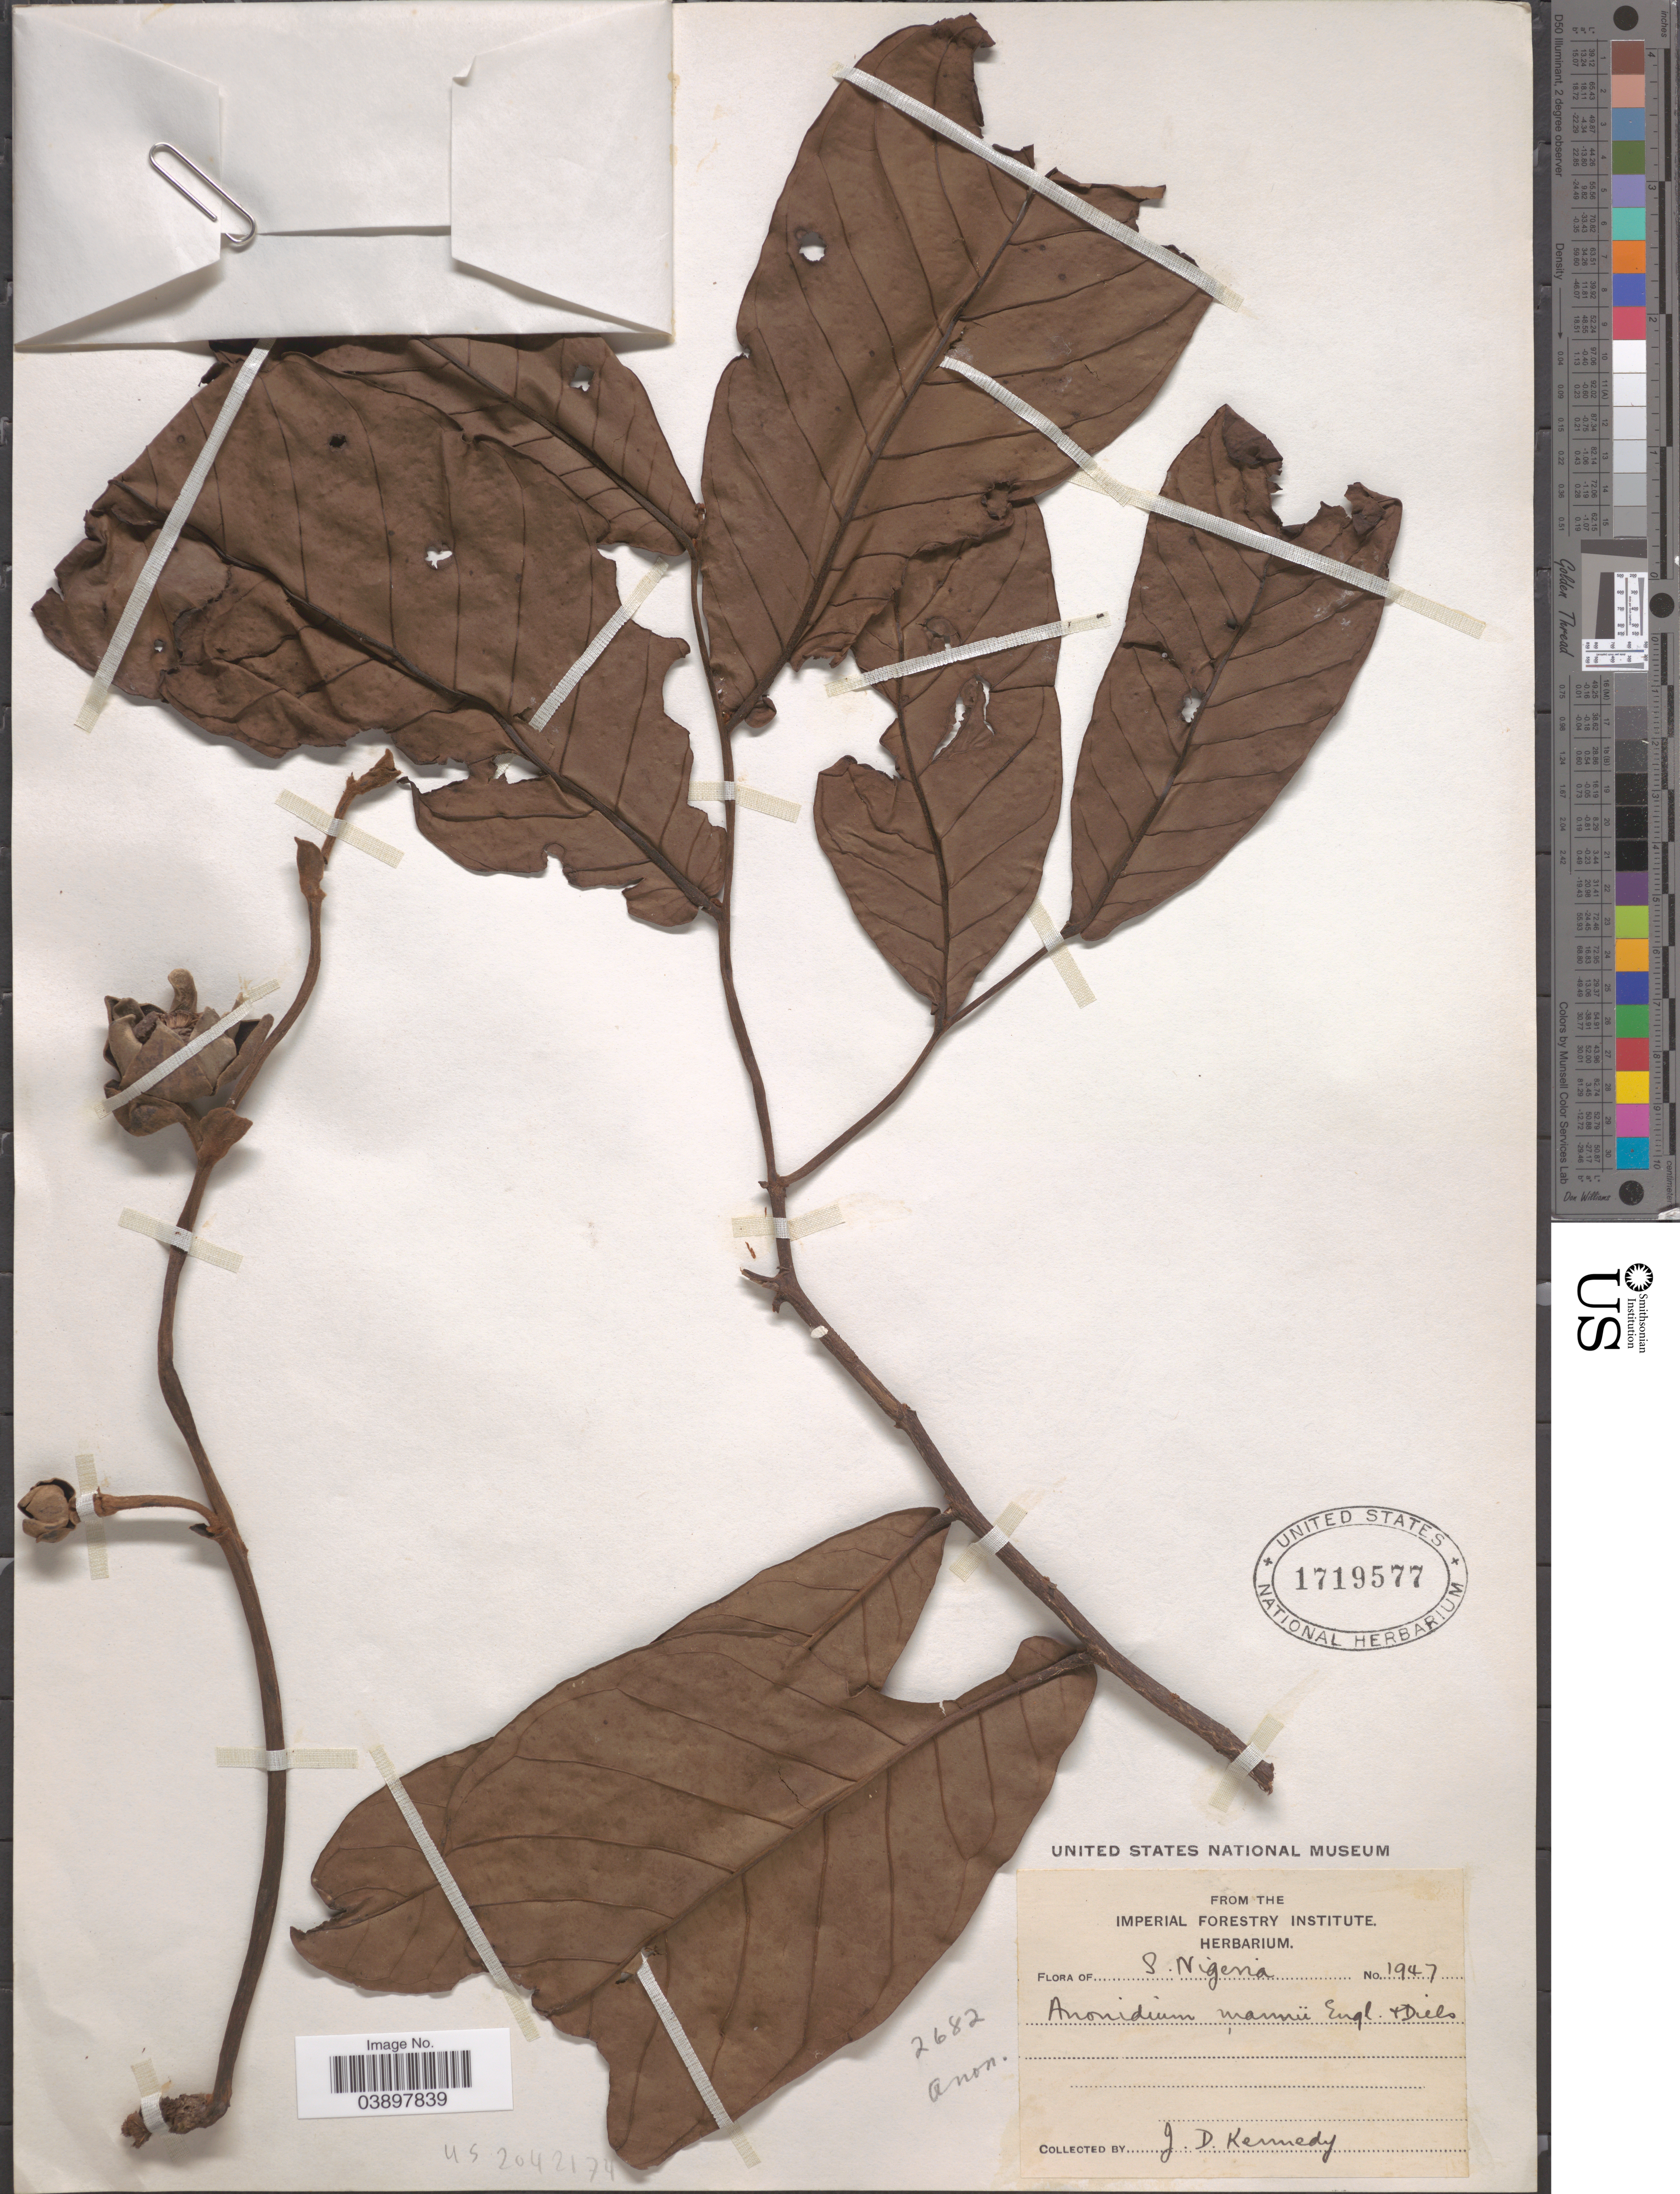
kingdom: Plantae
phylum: Tracheophyta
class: Magnoliopsida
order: Magnoliales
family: Annonaceae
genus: Anonidium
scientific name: Anonidium mannii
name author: (Oliv.) Engl. & Diels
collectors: J. D. Kennedy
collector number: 1947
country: Nigeria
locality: S. Nigeria.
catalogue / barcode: US 1719577